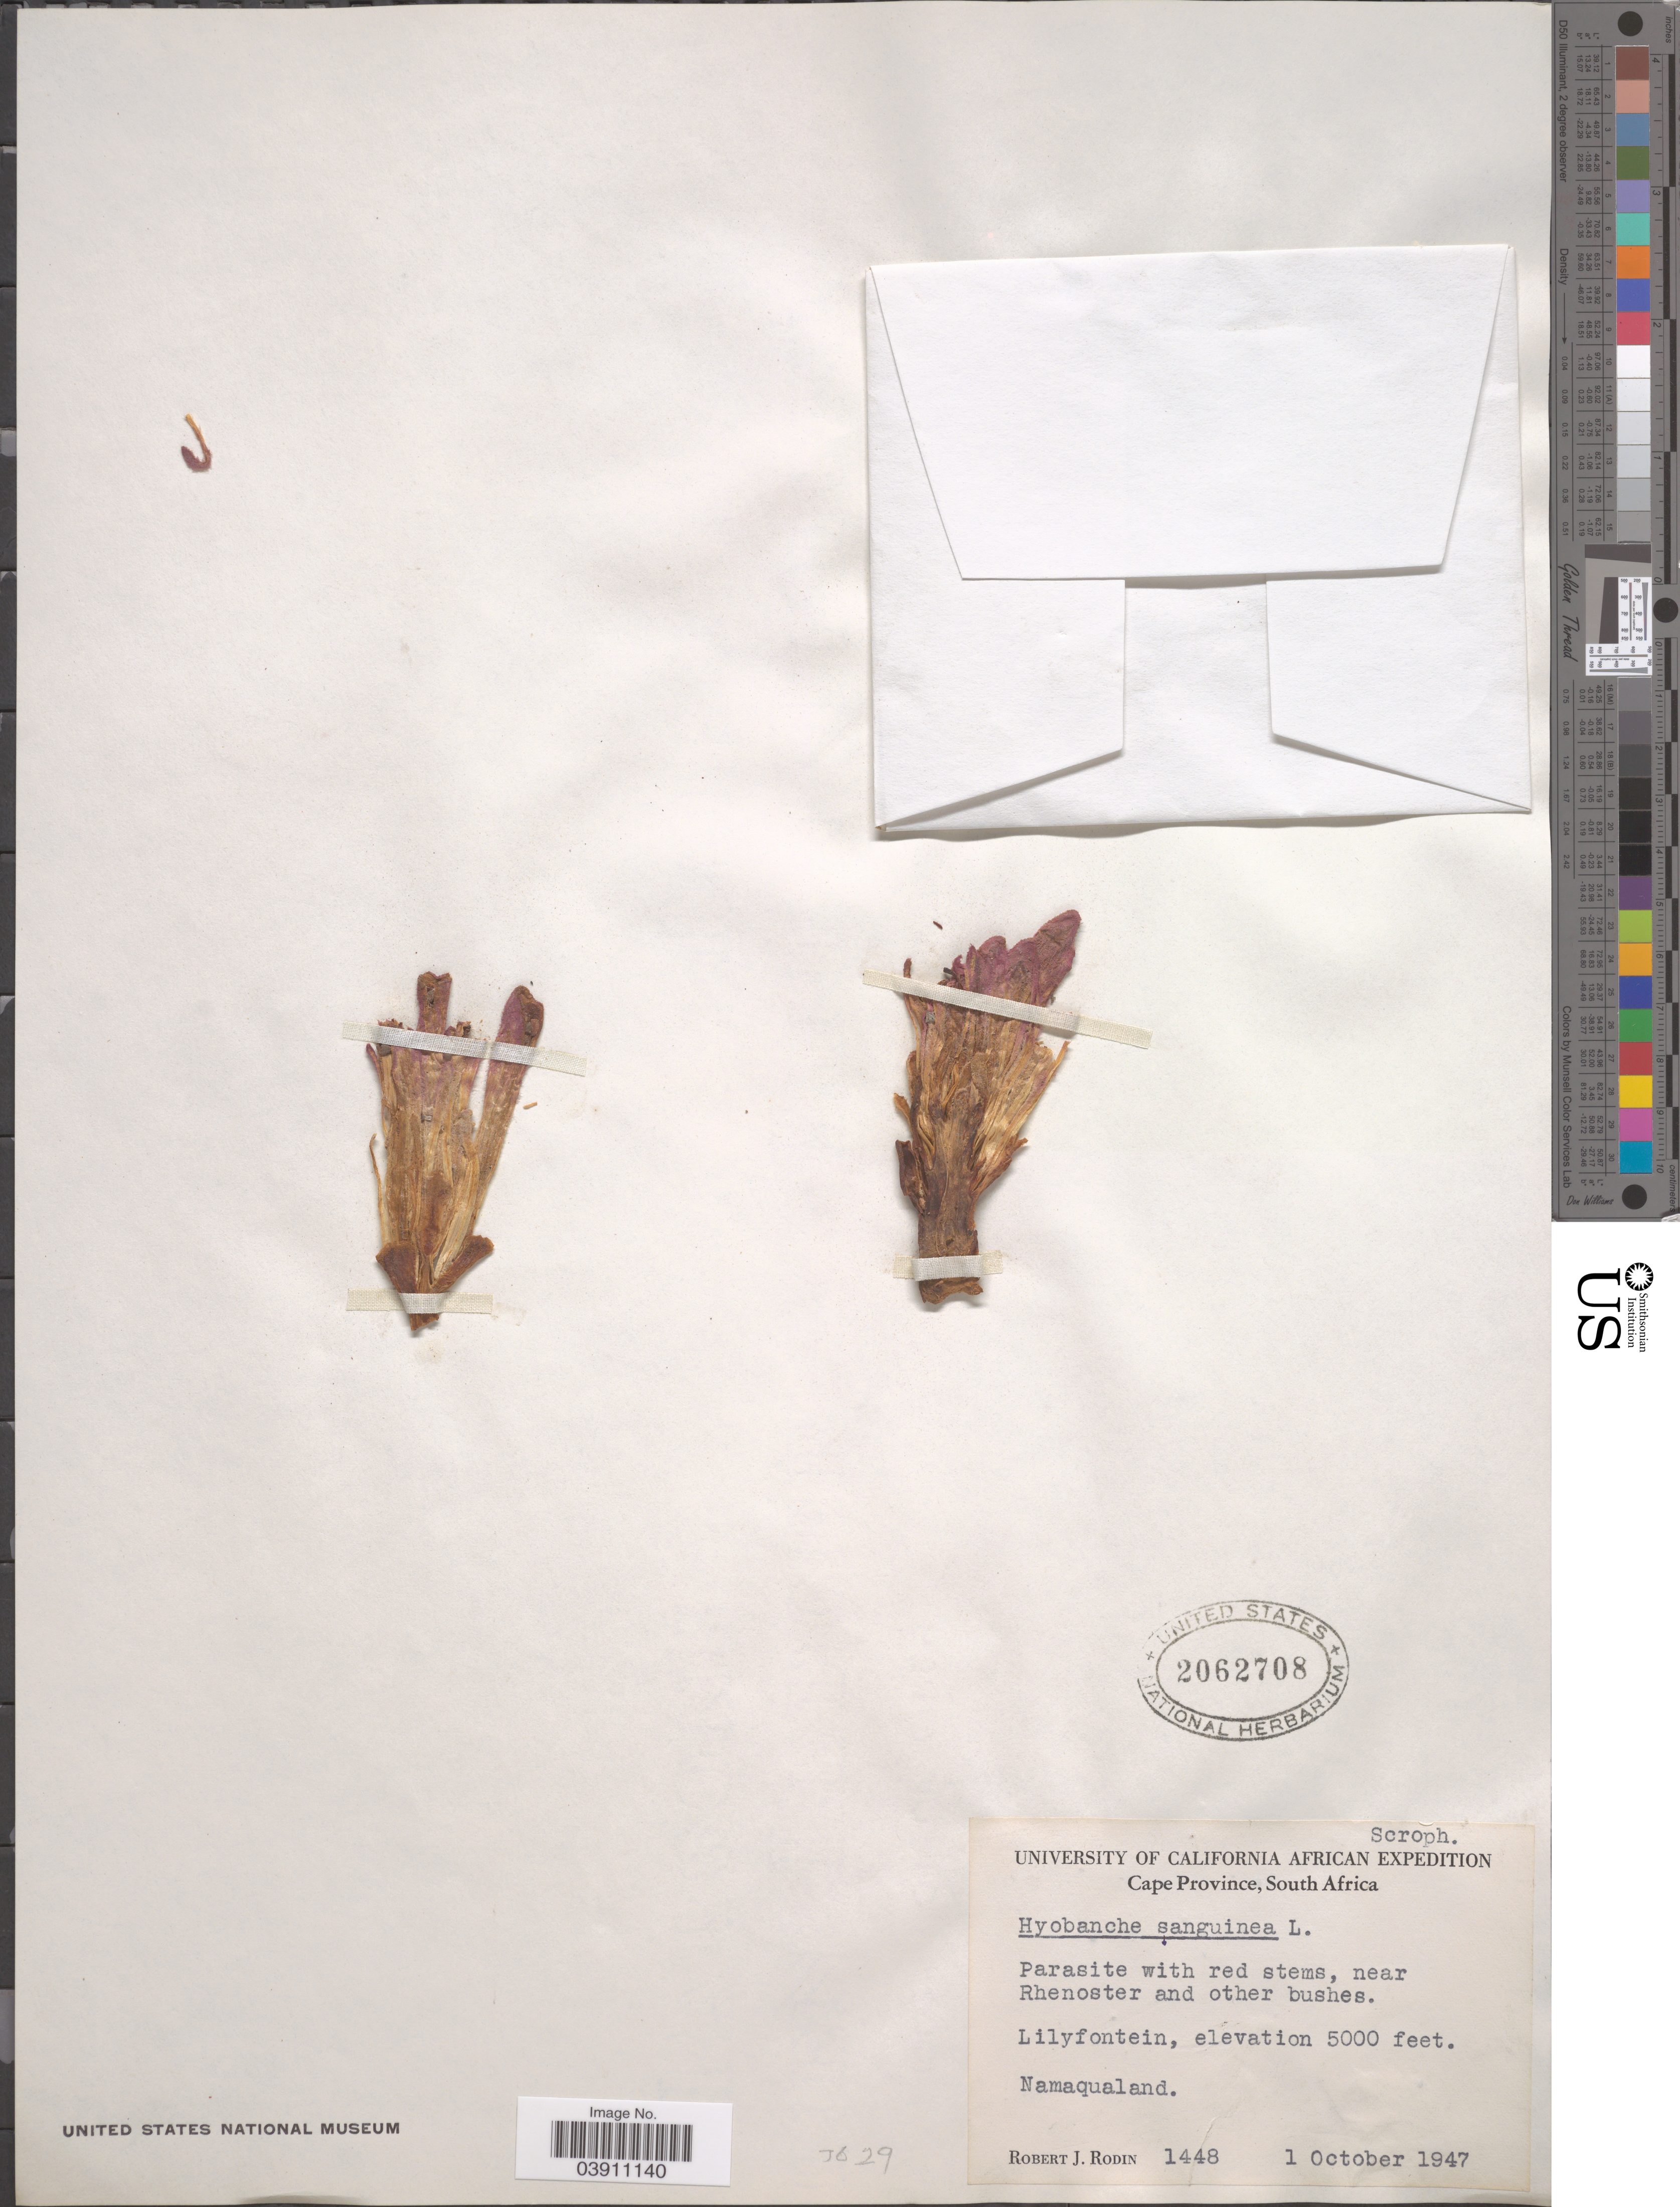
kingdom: Plantae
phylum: Tracheophyta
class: Magnoliopsida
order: Lamiales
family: Orobanchaceae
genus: Hyobanche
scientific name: Hyobanche sanguinea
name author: L.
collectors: R. J. Rodin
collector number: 1448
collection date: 1947-10-01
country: South Africa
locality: Lilyfontein. Namaqualand.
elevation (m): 1524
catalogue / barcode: US 2062708